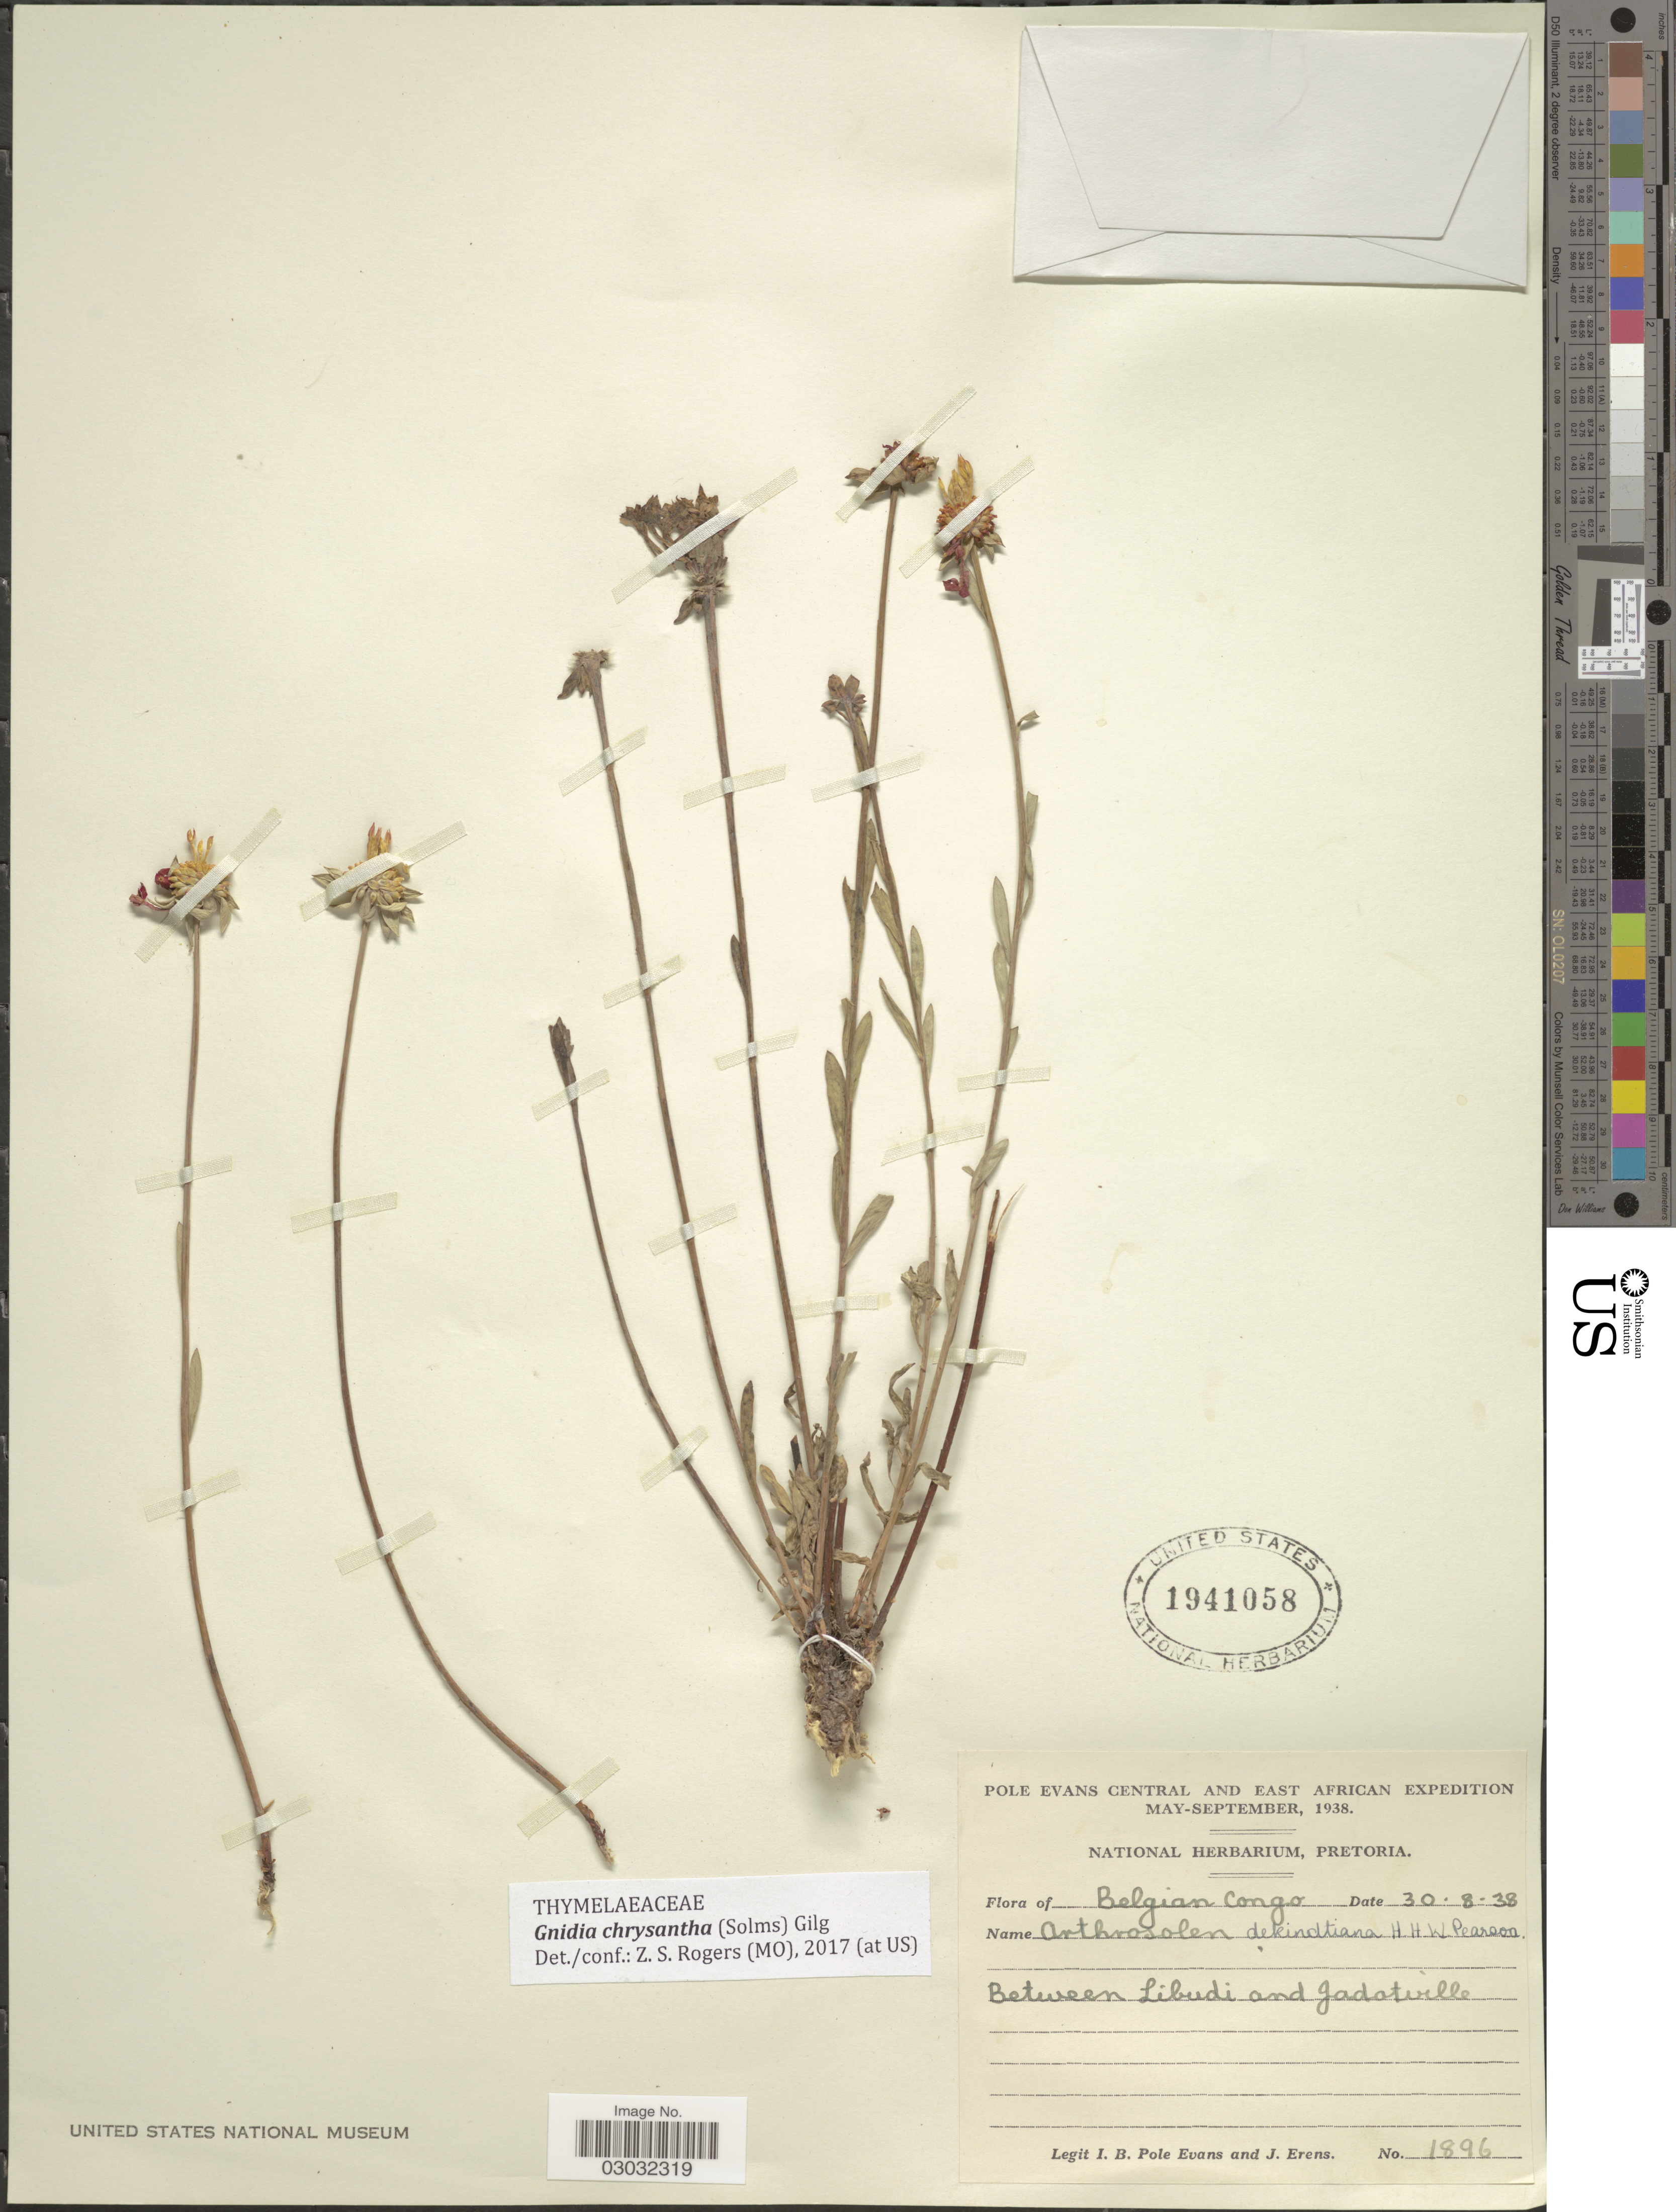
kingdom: Plantae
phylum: Tracheophyta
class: Magnoliopsida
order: Malvales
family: Thymelaeaceae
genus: Lasiosiphon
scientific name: Lasiosiphon chrysnathus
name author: (Solms ex Schweinf.) Olaniyan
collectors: I. B. Pole-Evans & J. Erens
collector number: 1896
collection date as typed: Transcribed d/m/y: 30/8/38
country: Congo, Democratic Republic of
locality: Central and East African. Between Libudi and Jadotville. Belgian Congo.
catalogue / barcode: US 1941058